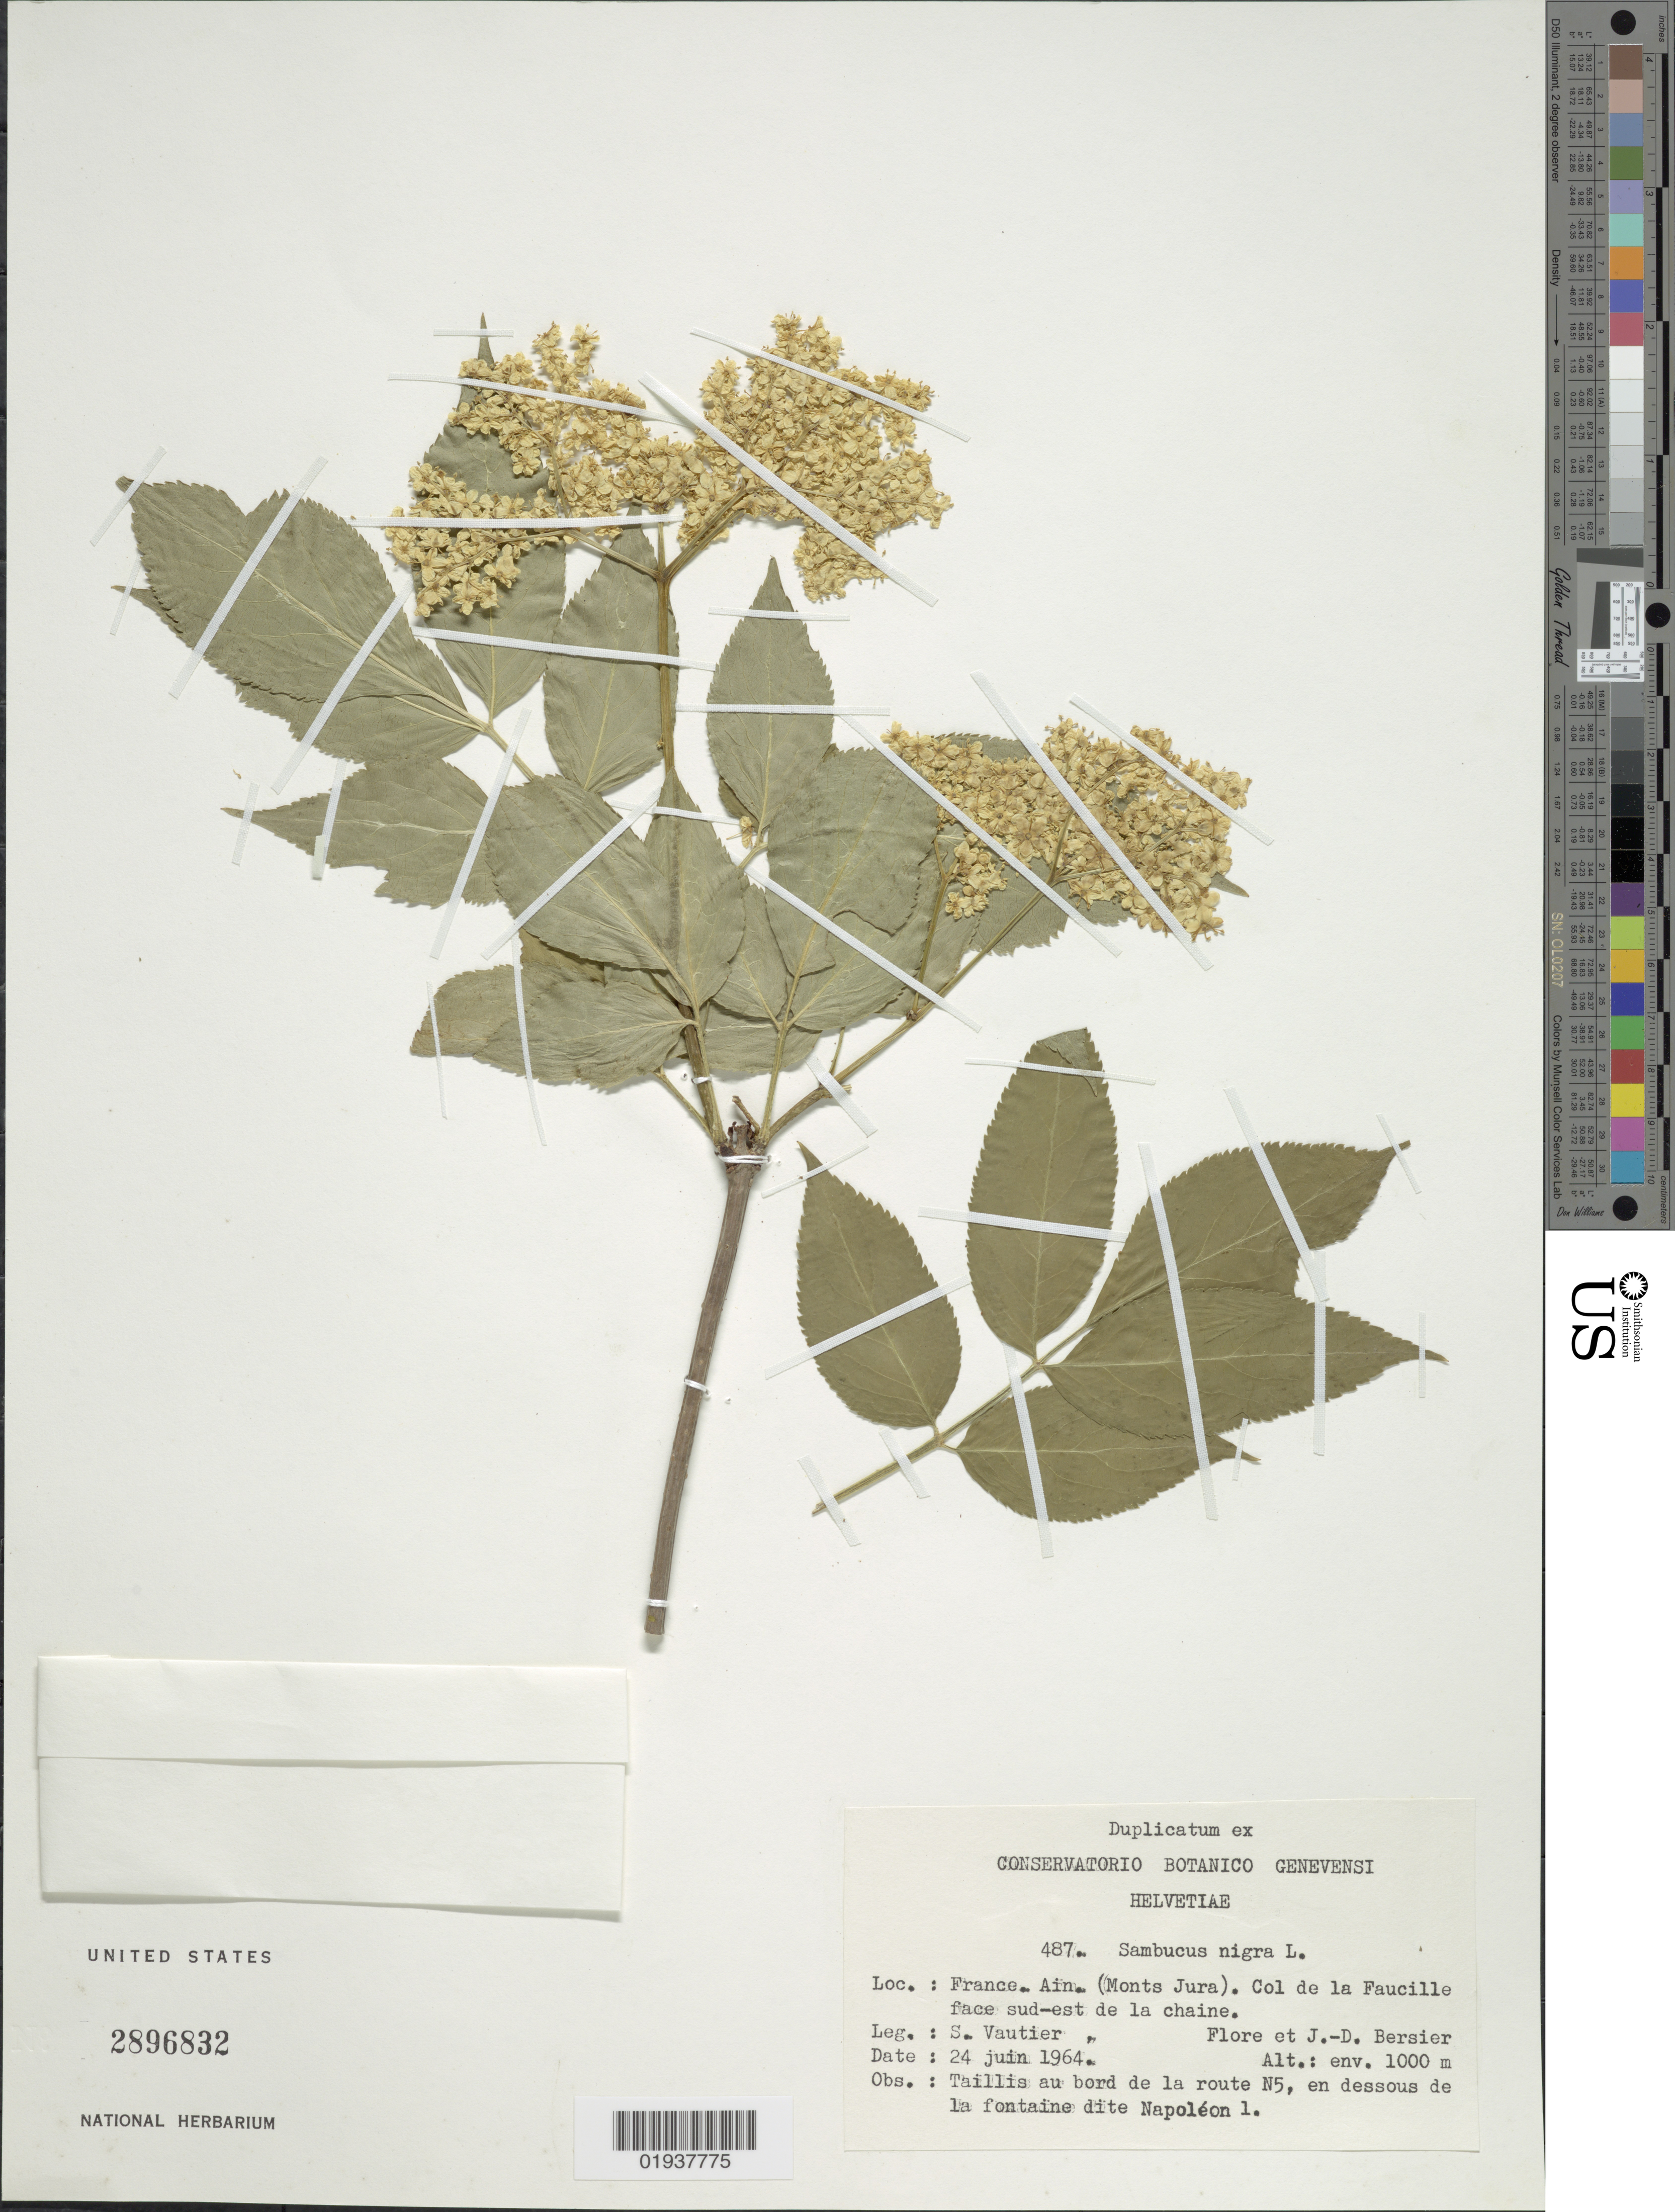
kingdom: Plantae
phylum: Tracheophyta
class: Magnoliopsida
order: Dipsacales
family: Viburnaceae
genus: Sambucus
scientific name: Sambucus nigra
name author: L.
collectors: S. Vautier & Bersier, J.D.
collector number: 487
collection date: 1964-06-24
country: France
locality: Ain. (Monts Jura). Col de la Faucille face sud-est de la chaine. Taullis au bord de la route N5, en dessous de la fontaine dite Napoleón 1.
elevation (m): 1000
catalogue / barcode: US 2896832